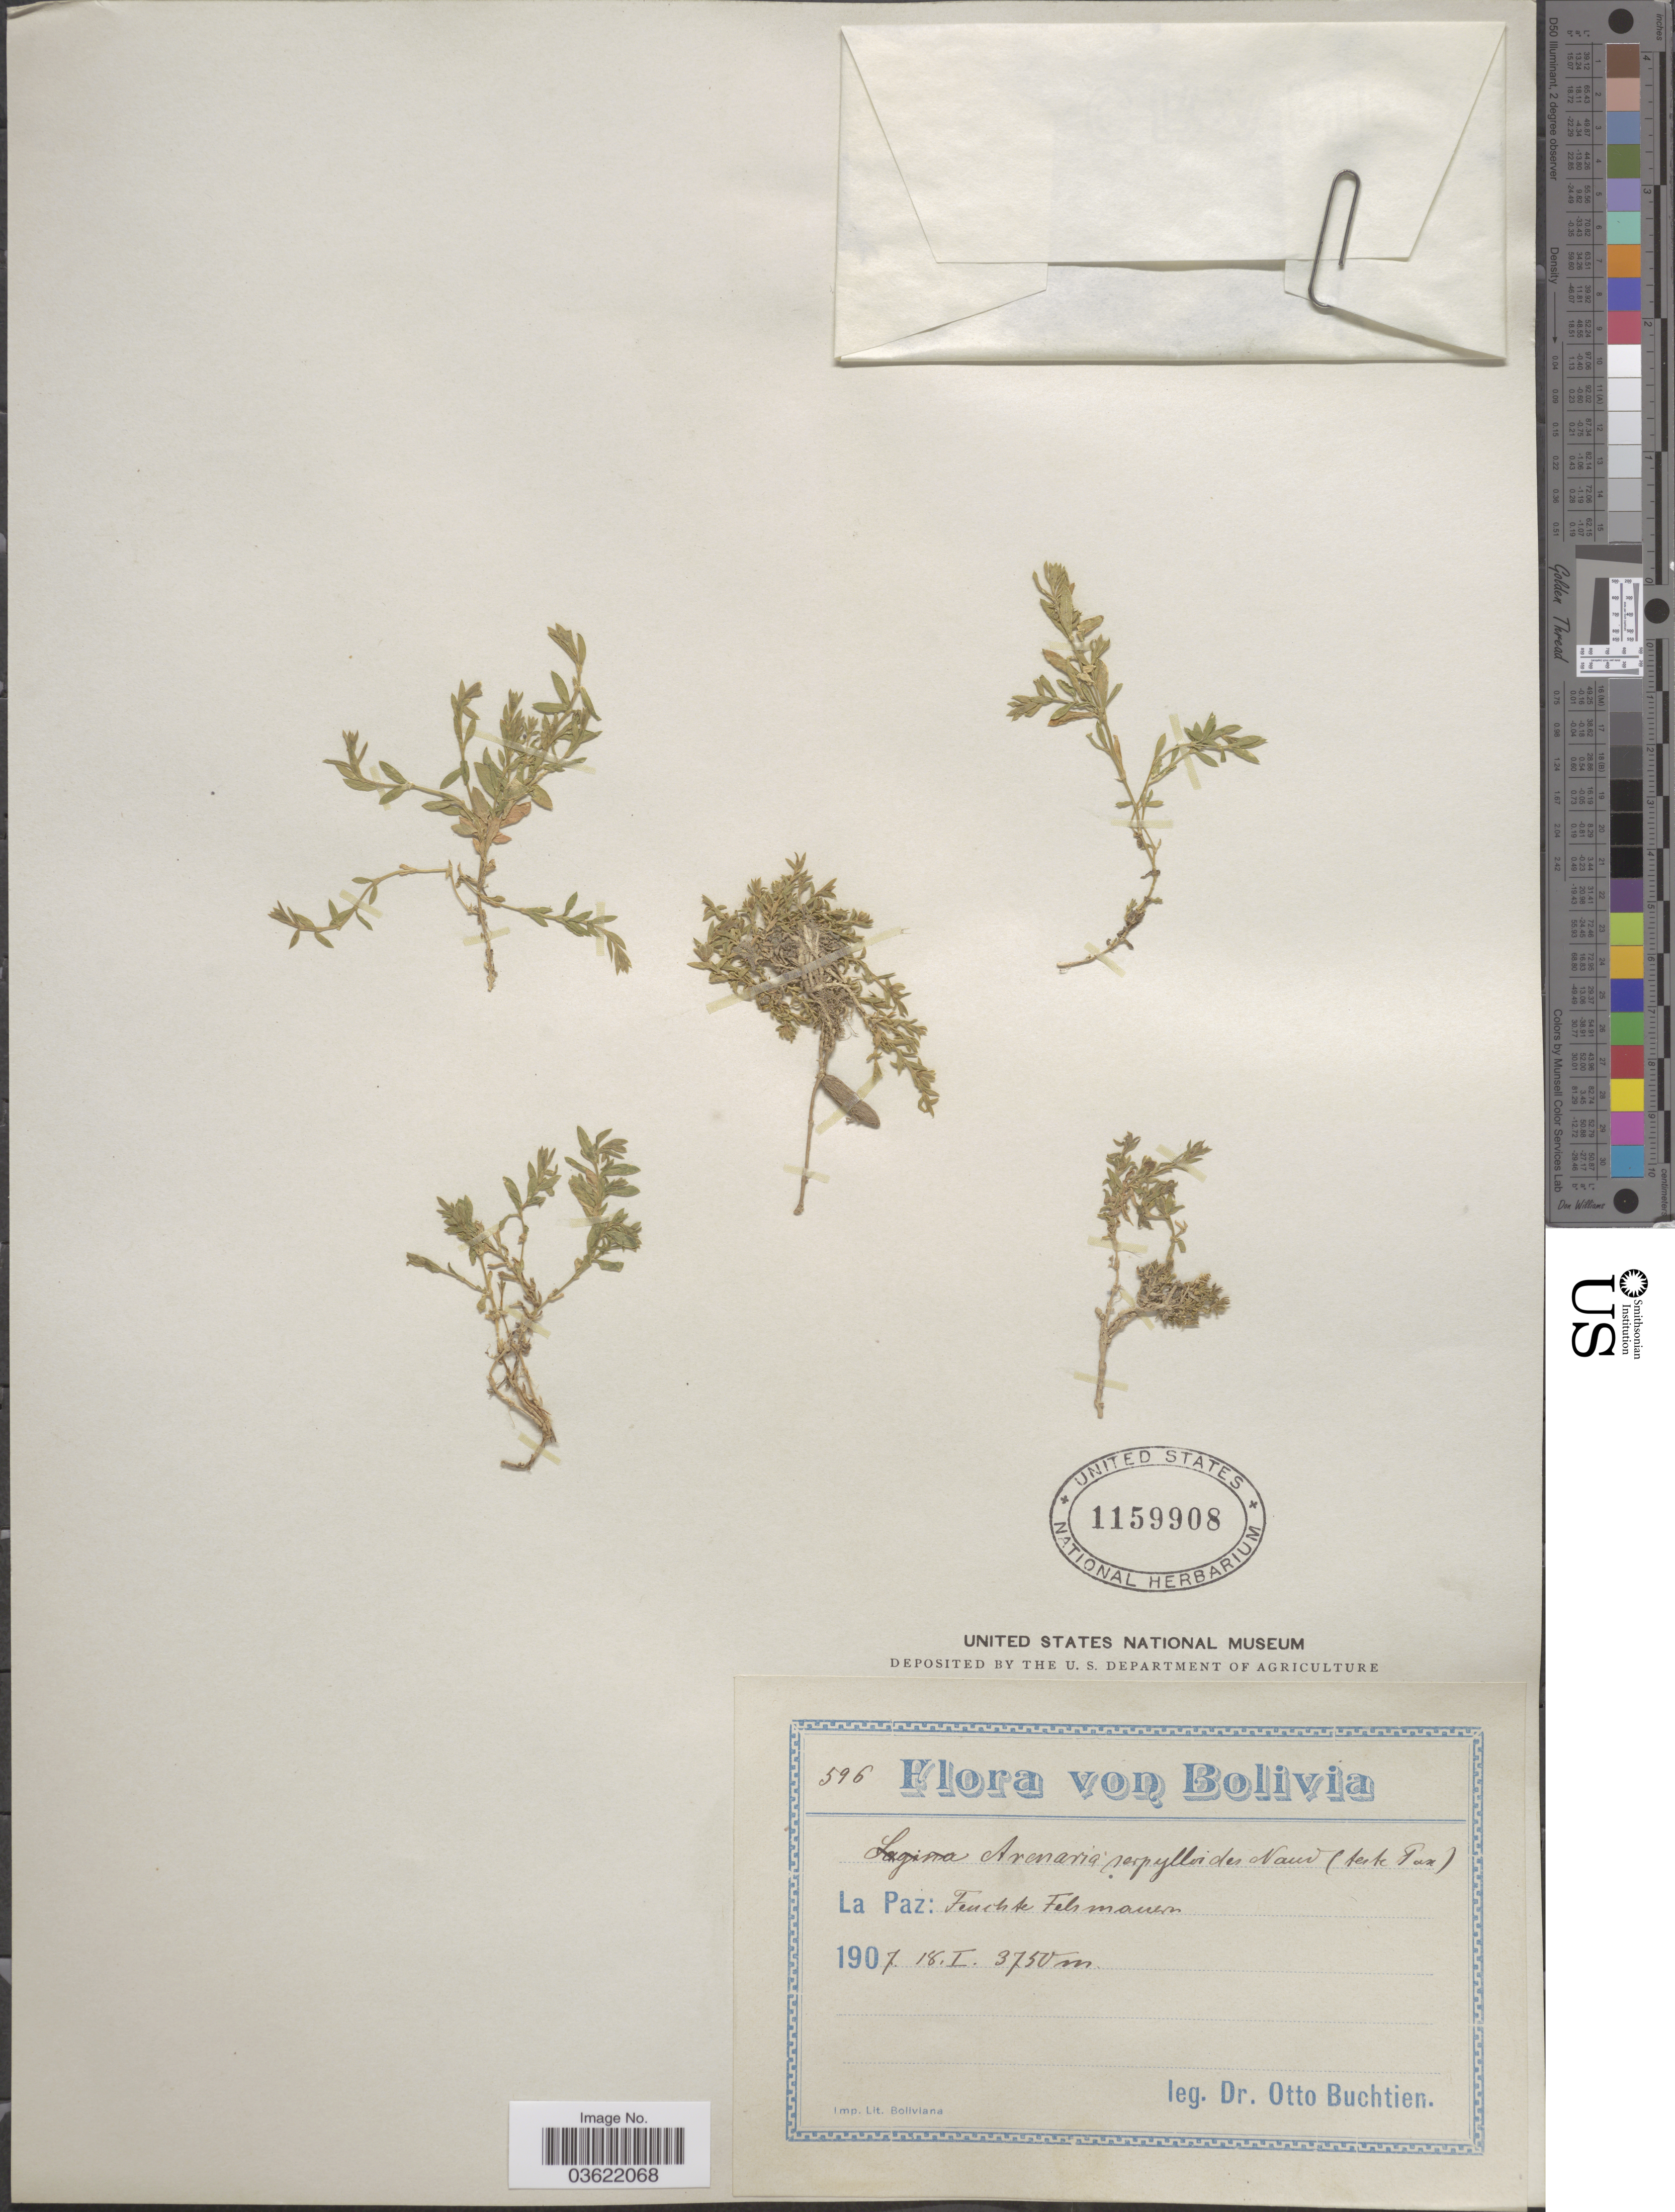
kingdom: Plantae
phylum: Tracheophyta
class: Magnoliopsida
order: Caryophyllales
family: Caryophyllaceae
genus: Arenaria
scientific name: Arenaria serpylloides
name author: Gay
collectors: O. Buchtien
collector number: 596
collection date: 1907-01-18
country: Bolivia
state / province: La Paz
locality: Feuchte Fels mauern.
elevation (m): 3750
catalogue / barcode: US 1159908